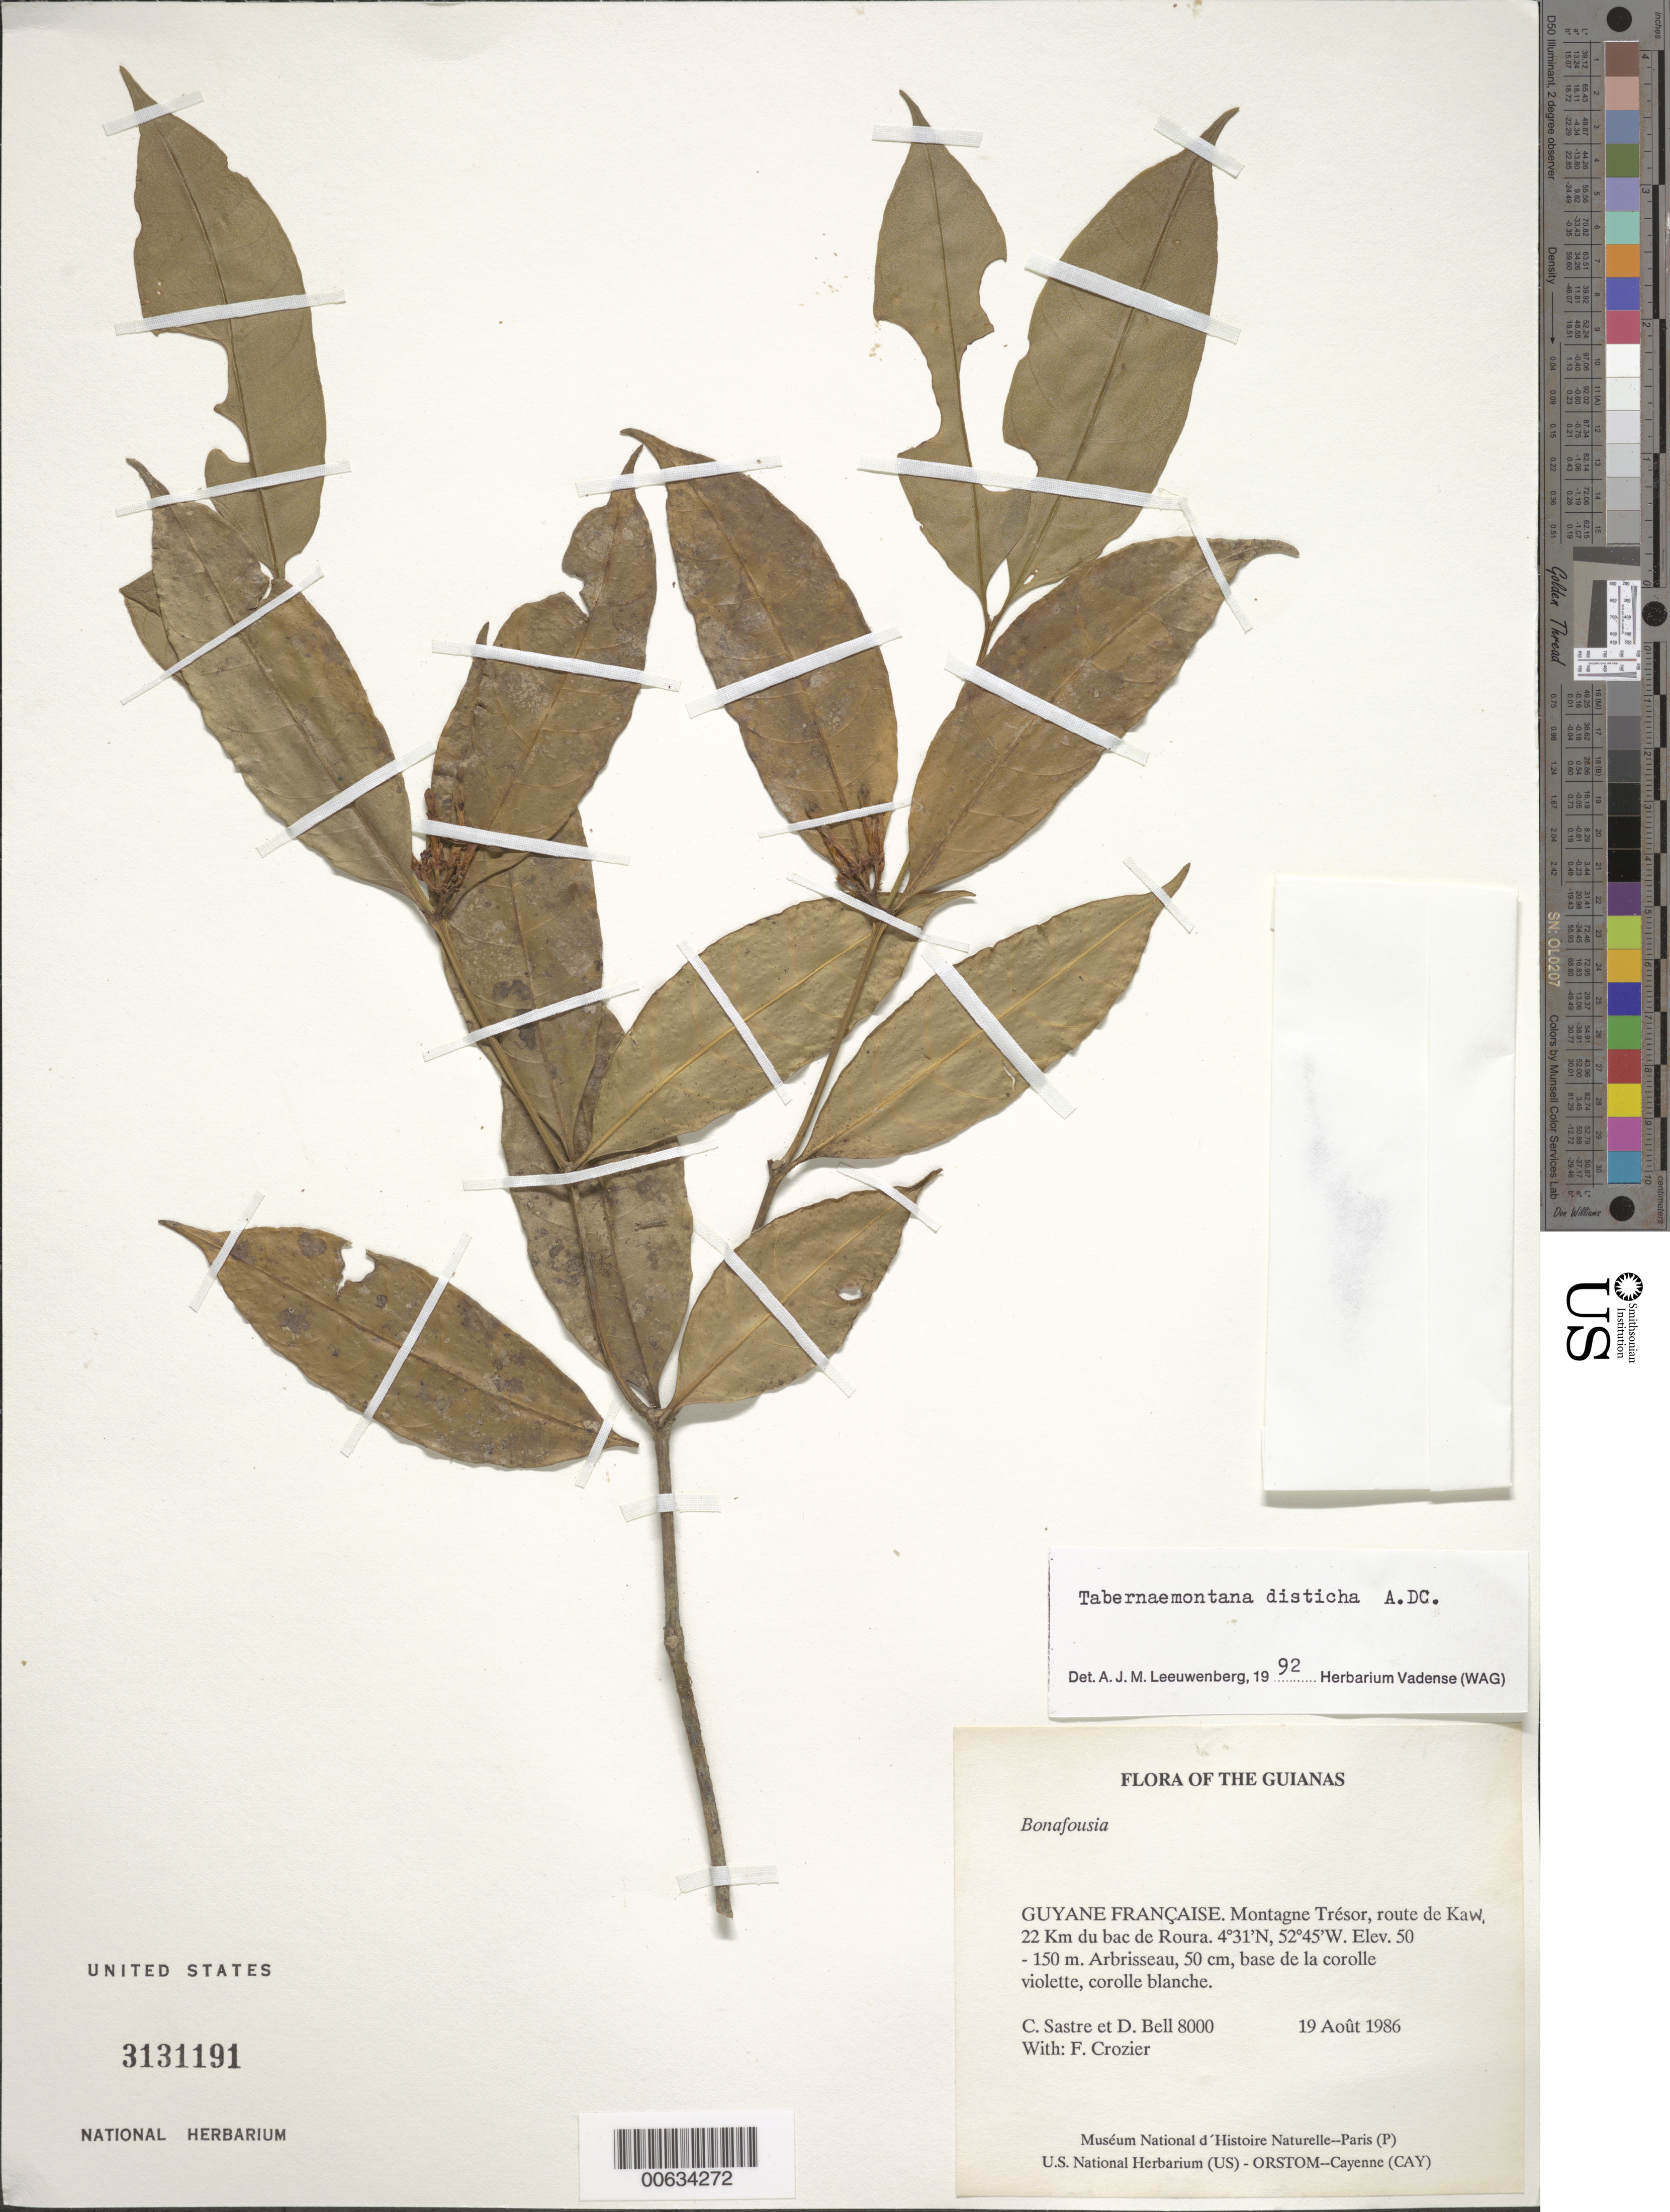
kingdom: Plantae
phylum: Tracheophyta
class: Magnoliopsida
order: Gentianales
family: Apocynaceae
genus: Tabernaemontana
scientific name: Tabernaemontana disticha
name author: A. DC.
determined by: Leeuwenberg, A. J. M.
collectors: C. H. L. Sastre, D. A. Bell & F. Crozier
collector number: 8000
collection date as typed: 19 August 1986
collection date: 1986-08-19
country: French Guiana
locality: Montagne Trésor, route de Kaw, 22 km du bac de Roura [bac=ferryboat]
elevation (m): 50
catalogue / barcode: US 3131191